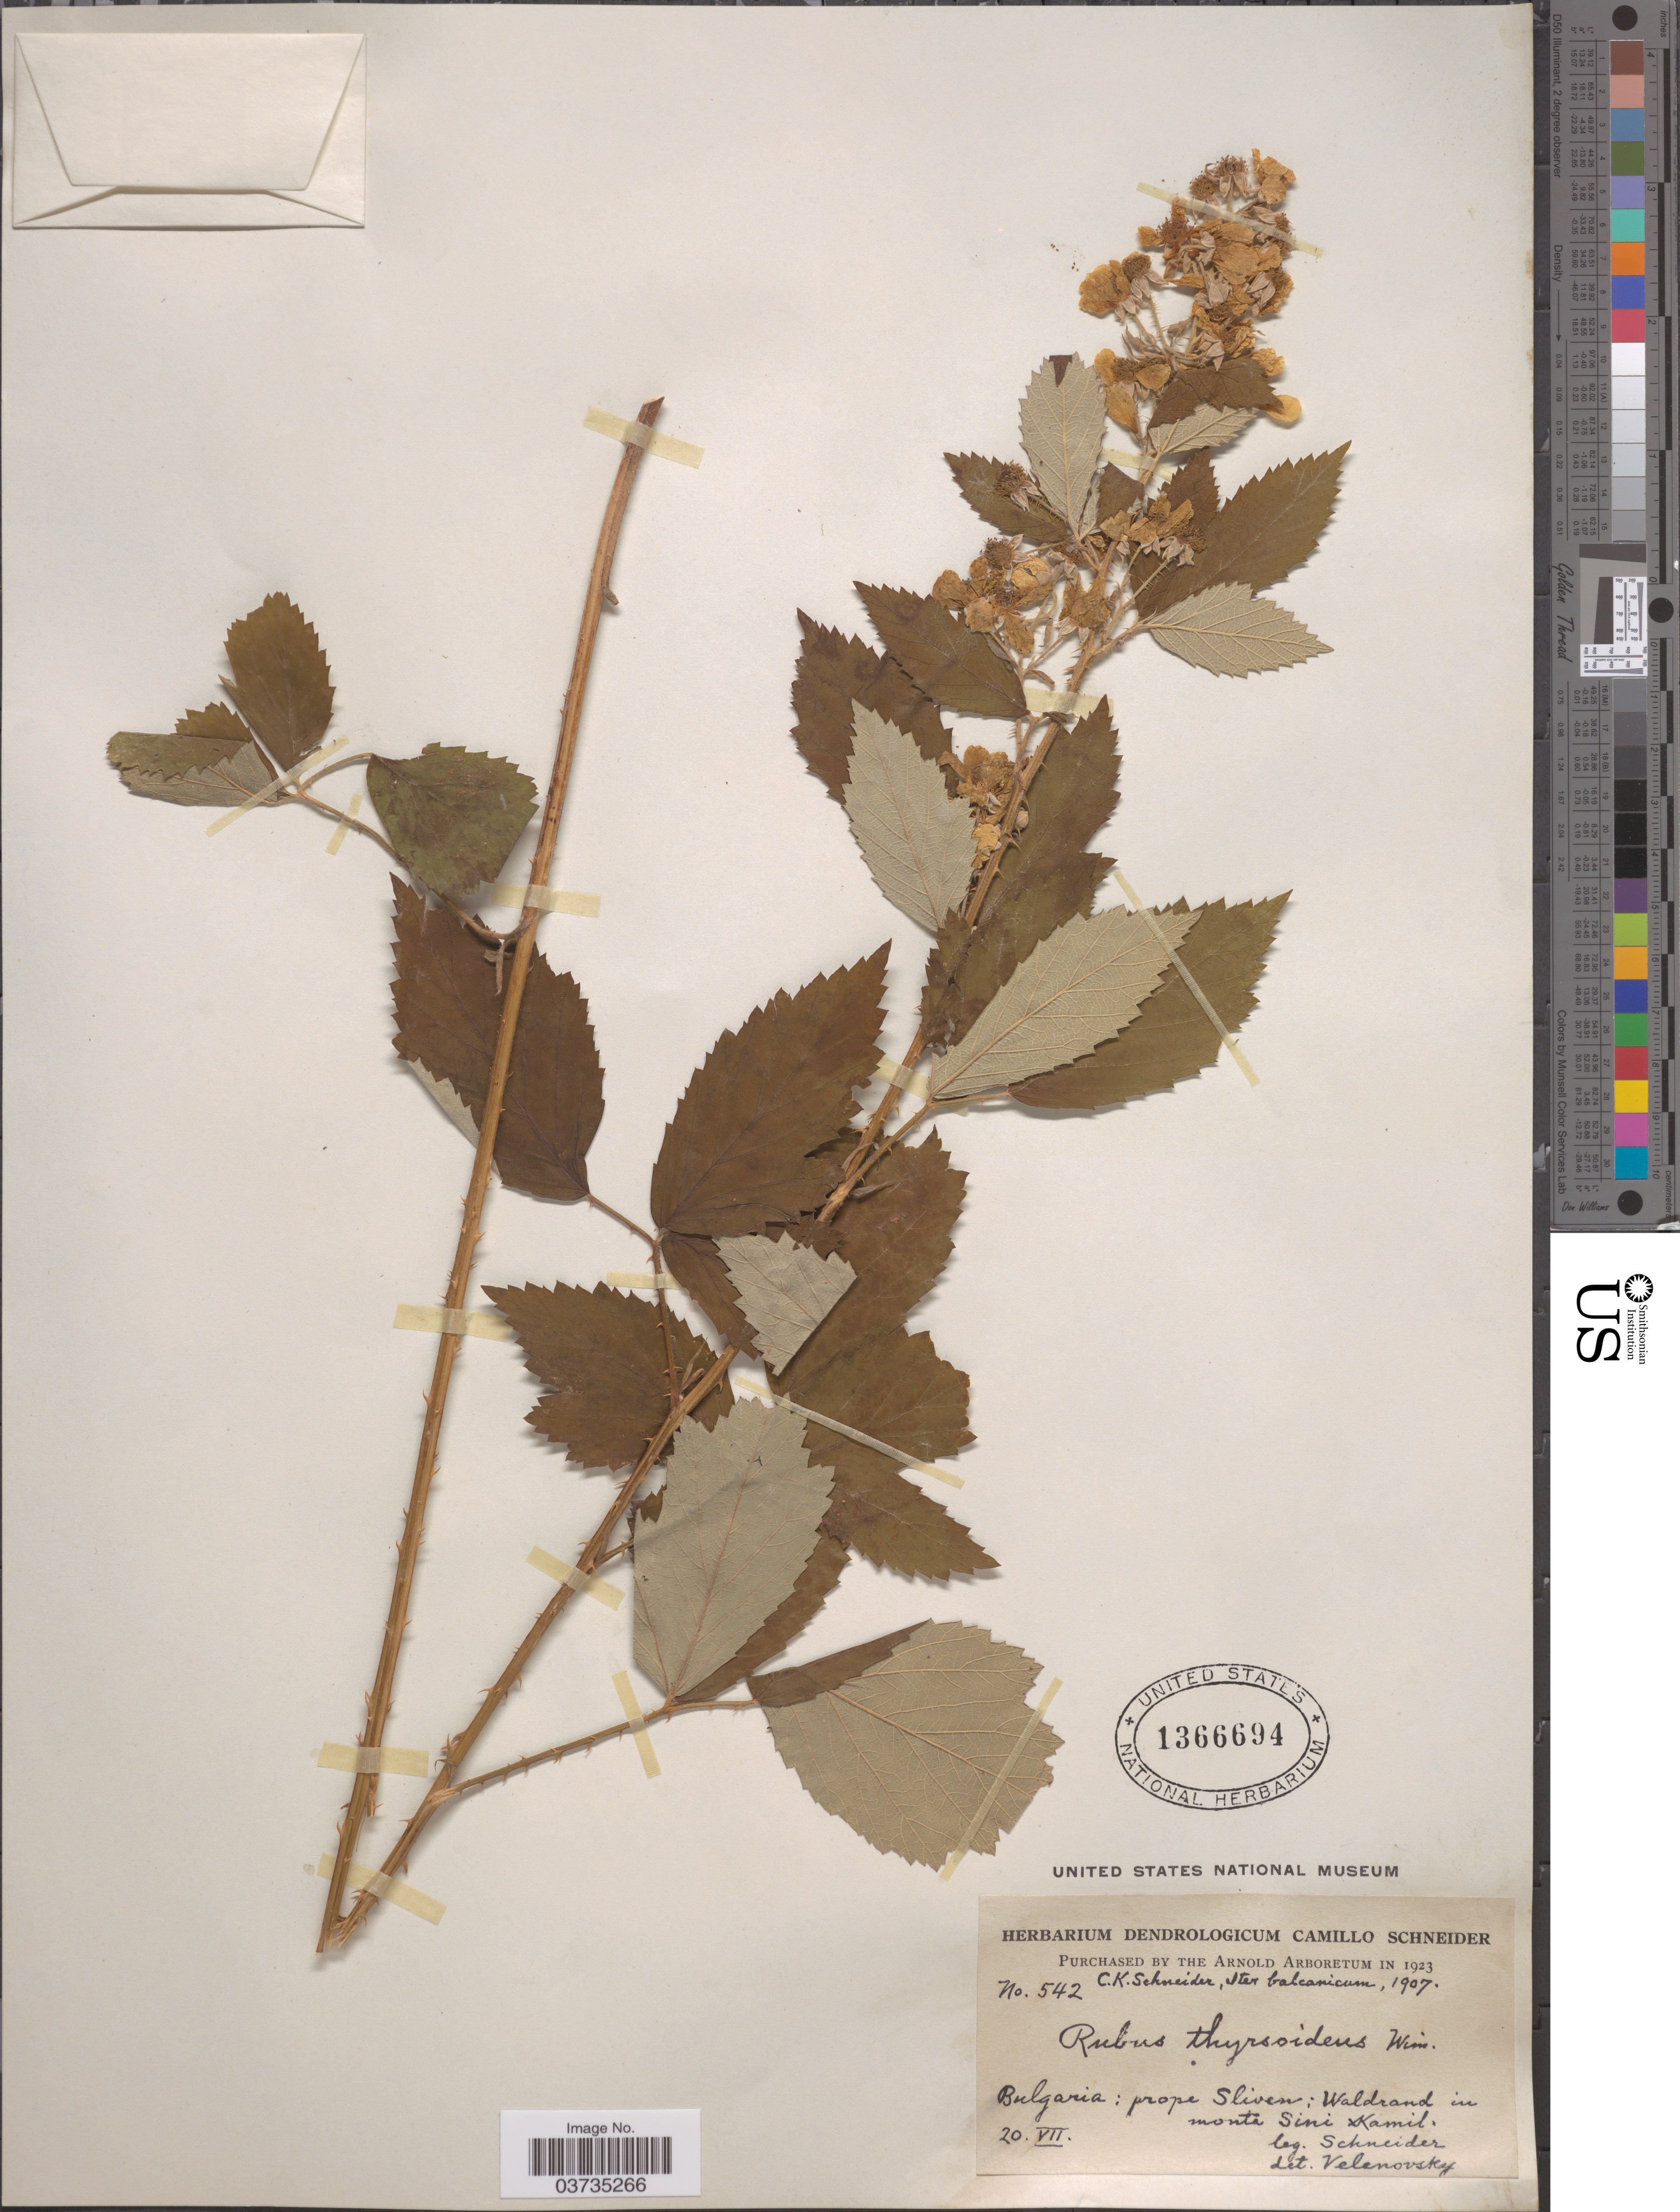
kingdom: Plantae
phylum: Tracheophyta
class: Magnoliopsida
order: Rosales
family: Rosaceae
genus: Rubus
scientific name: Rubus thyrsoideus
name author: Wimm.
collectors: C. K. Schneider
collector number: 542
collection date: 1907-07-20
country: Bulgaria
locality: Iter balcanicum. Prope Sliven; Waldrand in monte Sini x Kamil.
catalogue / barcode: US 1366694